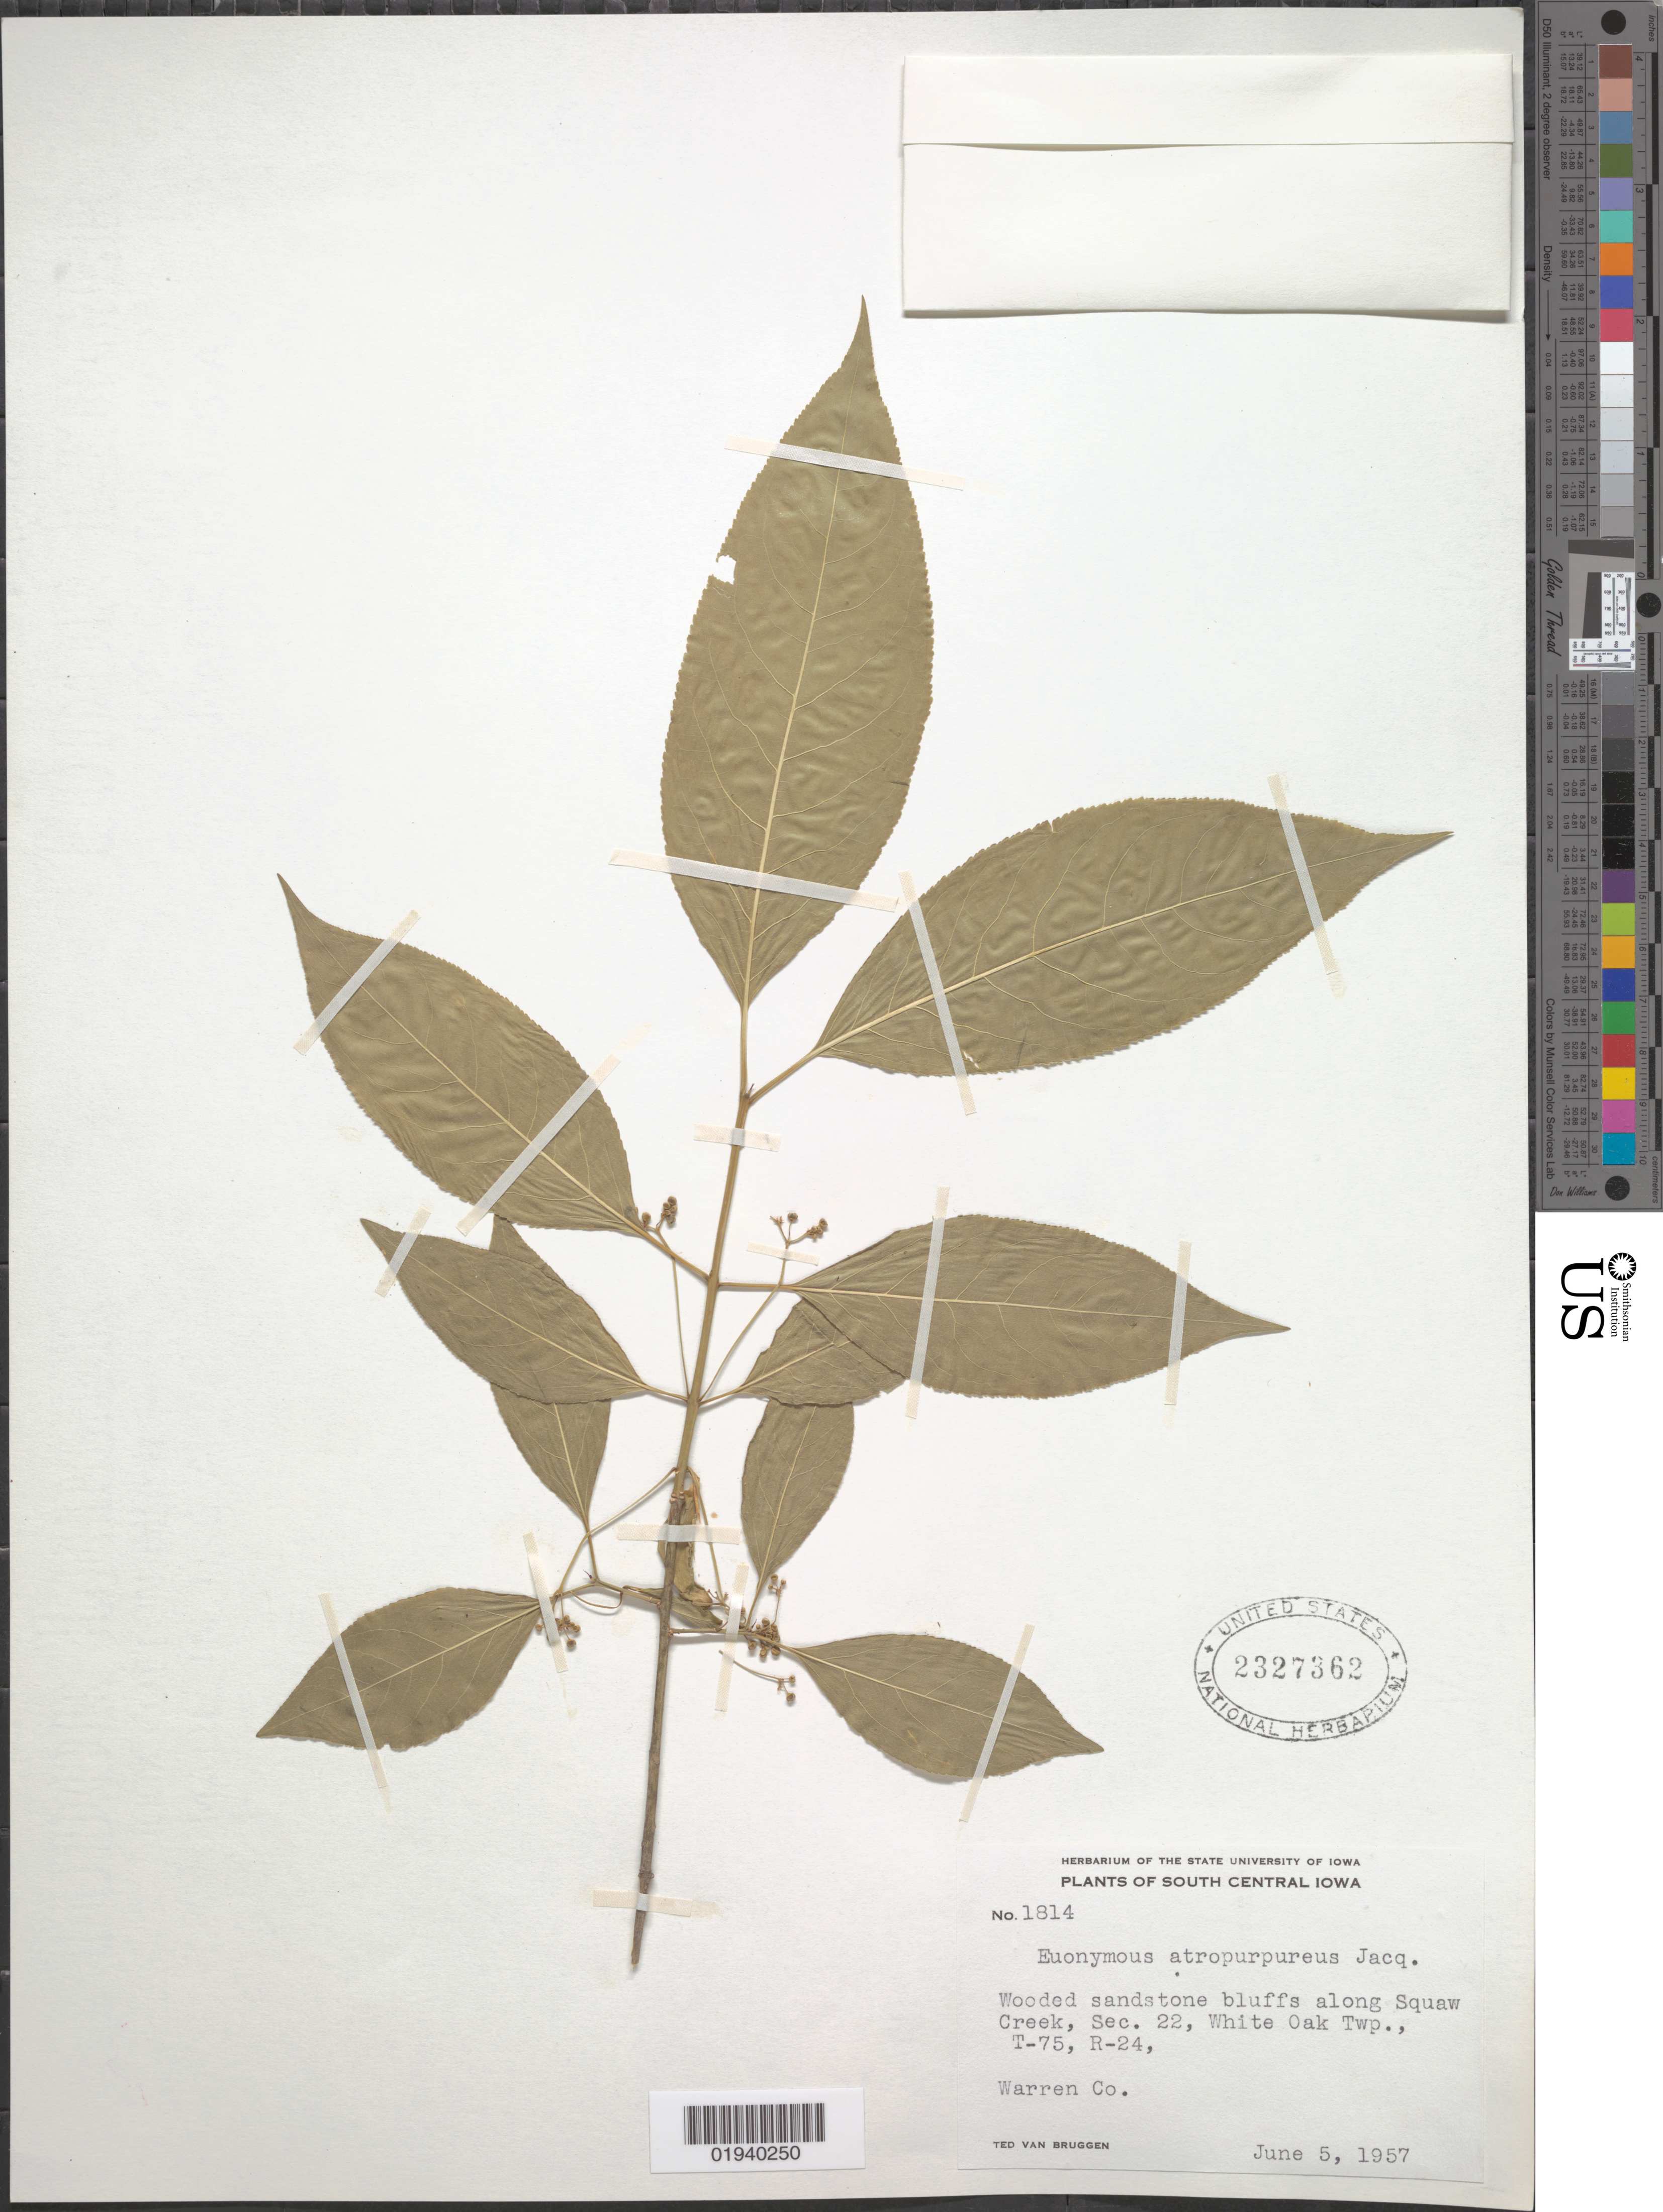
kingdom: Plantae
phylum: Tracheophyta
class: Magnoliopsida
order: Celastrales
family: Celastraceae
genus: Euonymus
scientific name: Euonymus atropurpureus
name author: Jacq.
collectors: T. van Bruggen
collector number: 1814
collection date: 1957-06-05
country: United States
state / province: Iowa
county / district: Warren County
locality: Squaw Creek, Sec. 22, White Oak Twp., T-75, R-24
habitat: Wooded sandstone bluffs along creek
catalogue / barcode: US 2327362